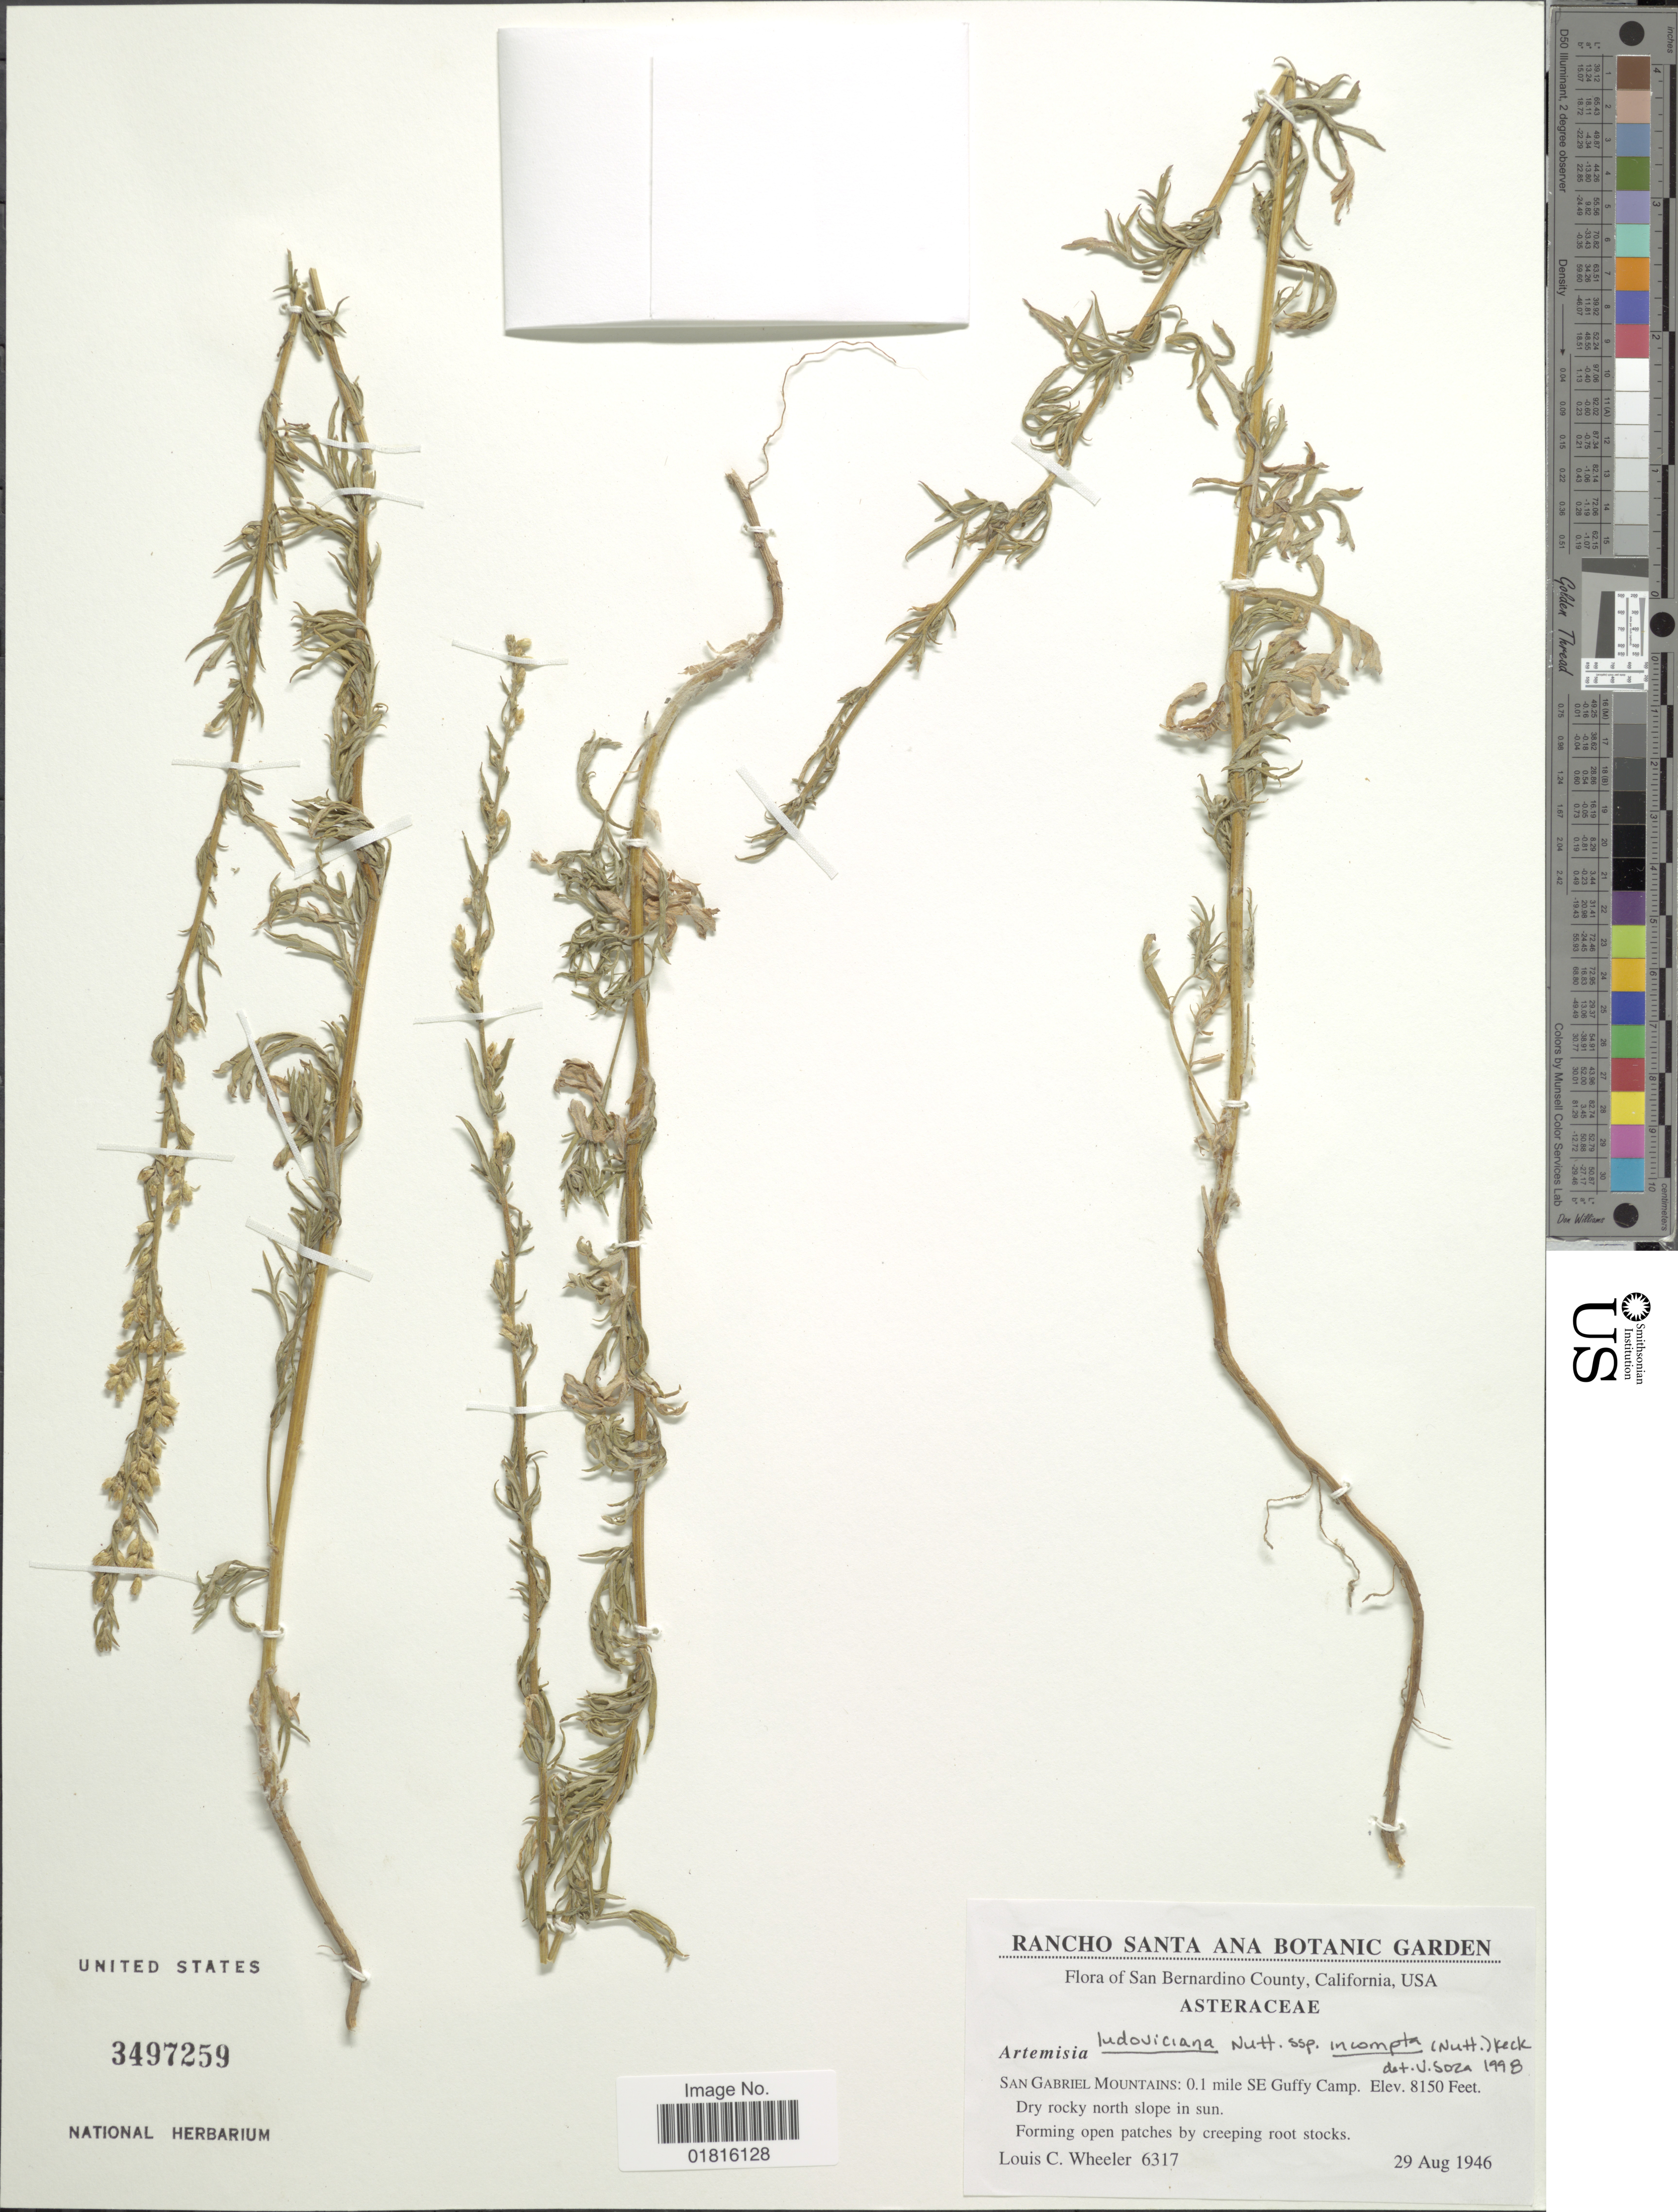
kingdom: Plantae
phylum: Tracheophyta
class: Magnoliopsida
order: Asterales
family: Asteraceae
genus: Artemisia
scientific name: Artemisia ludoviciana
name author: Nutt.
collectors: L. C. Wheeler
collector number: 6317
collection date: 1946-08-29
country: United States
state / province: California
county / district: San Bernardino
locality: San Bernardino County, San Gabriel Mountains: 0.1 mile SE Guffy Camp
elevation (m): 2484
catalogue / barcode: US 3597259